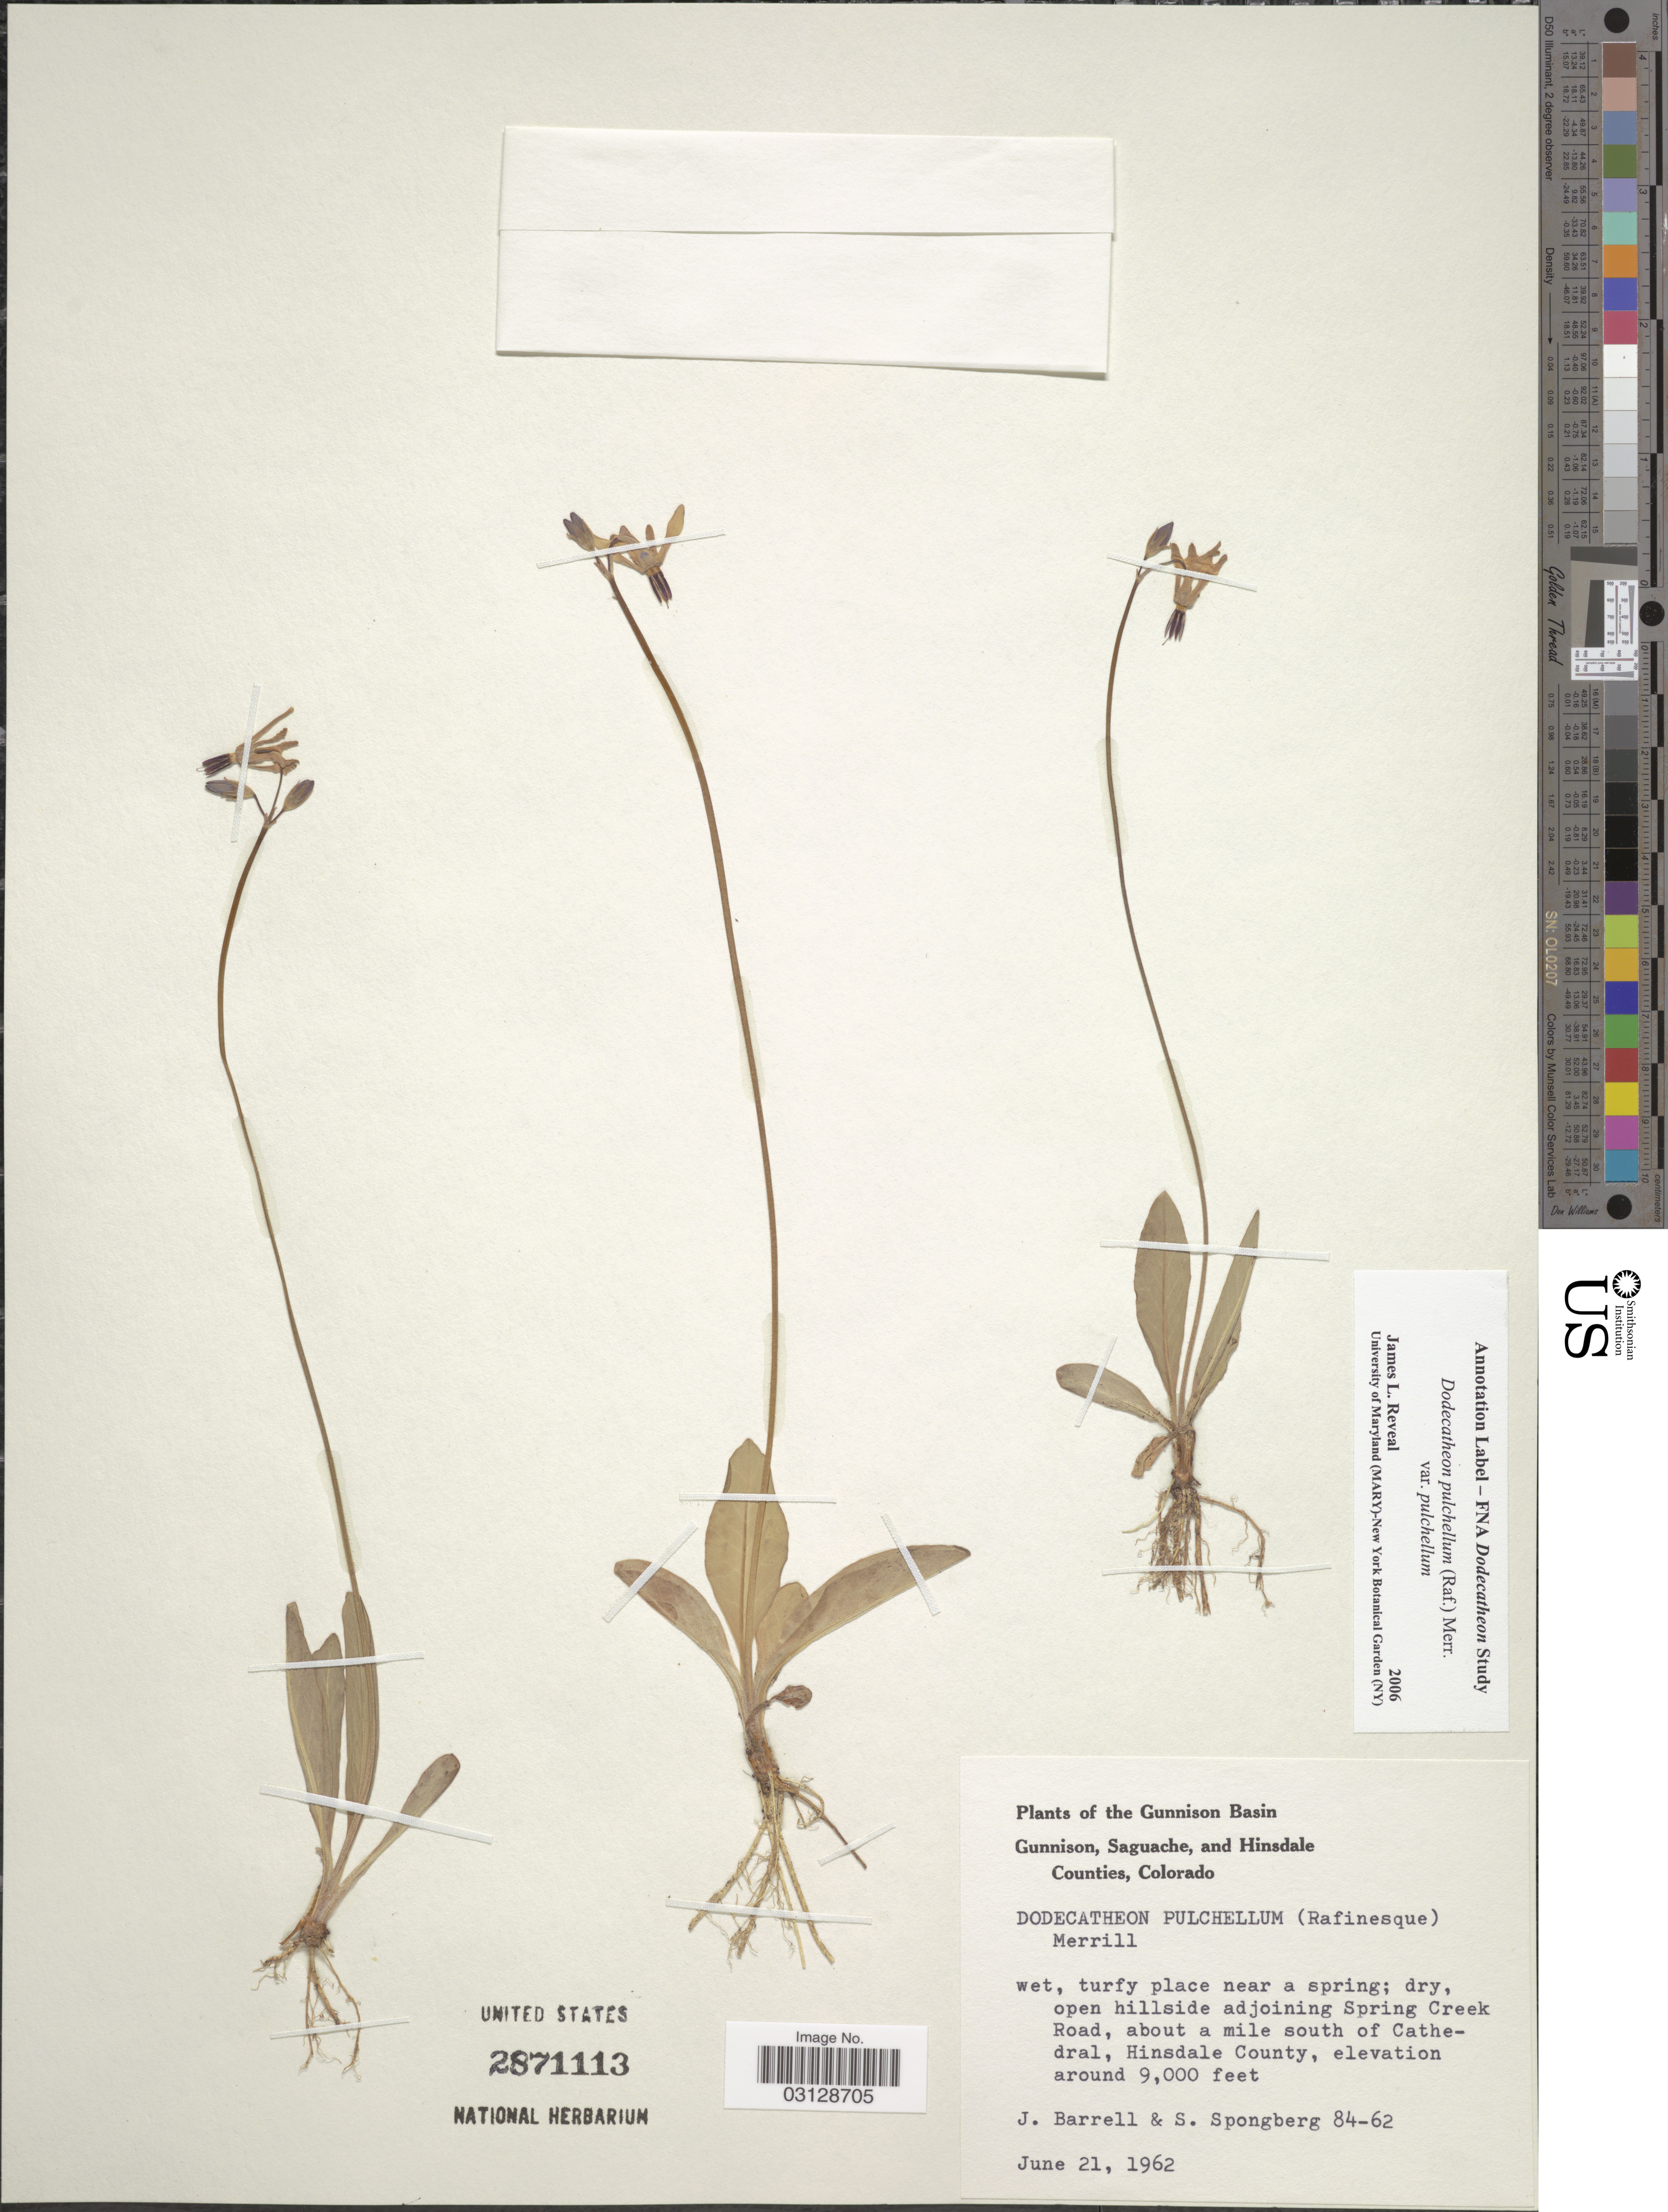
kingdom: Plantae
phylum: Tracheophyta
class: Magnoliopsida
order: Ericales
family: Primulaceae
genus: Dodecatheon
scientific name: Dodecatheon pulchellum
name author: (Raf.) Merr.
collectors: J. Barrell & S. A.Spongberg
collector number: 84-62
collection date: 1962-06-21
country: United States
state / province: Colorado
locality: Gunnison Basin. Open hillside adjoining Spring Creek Road, about a mile south of Cathedral, Hinsdale County.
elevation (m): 2743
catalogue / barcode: US 2871113